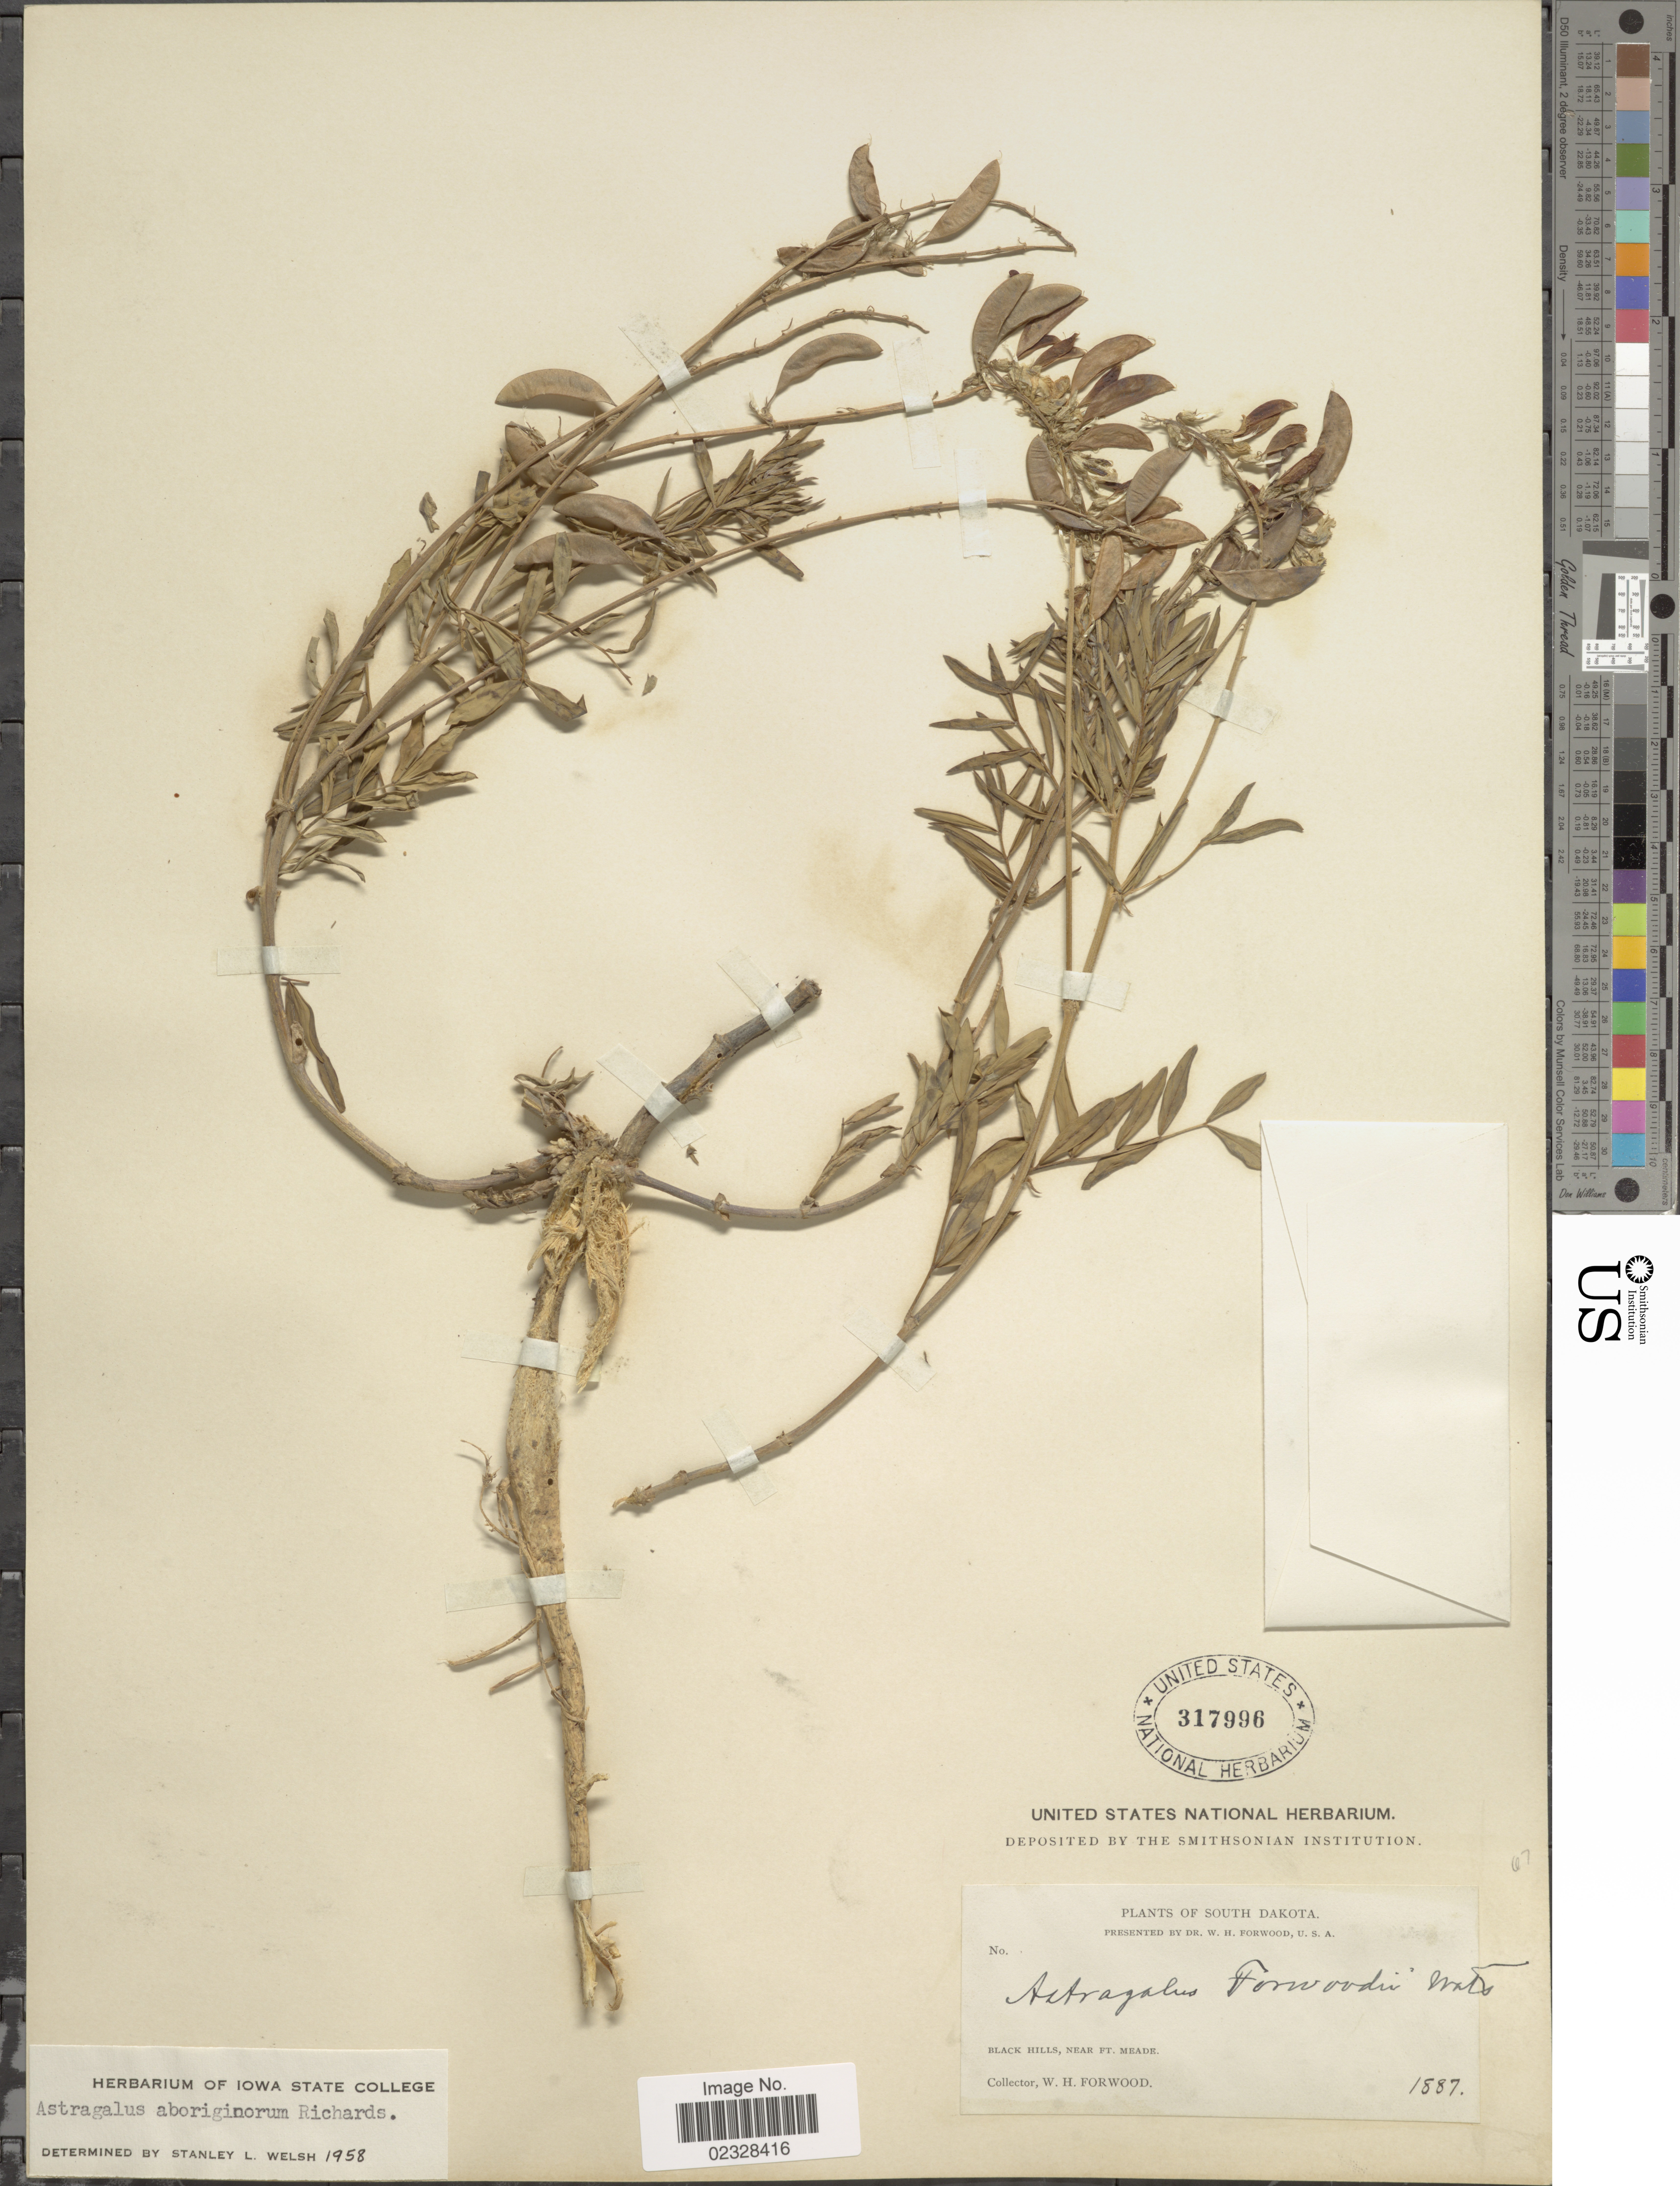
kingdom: Plantae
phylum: Tracheophyta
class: Magnoliopsida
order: Fabales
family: Fabaceae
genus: Astragalus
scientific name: Astragalus aboriginum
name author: Richardson ex Spreng.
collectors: W. Forwood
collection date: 1887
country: United States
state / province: South Dakota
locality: Black Hills, near Ft. Meade.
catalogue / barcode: US 317996